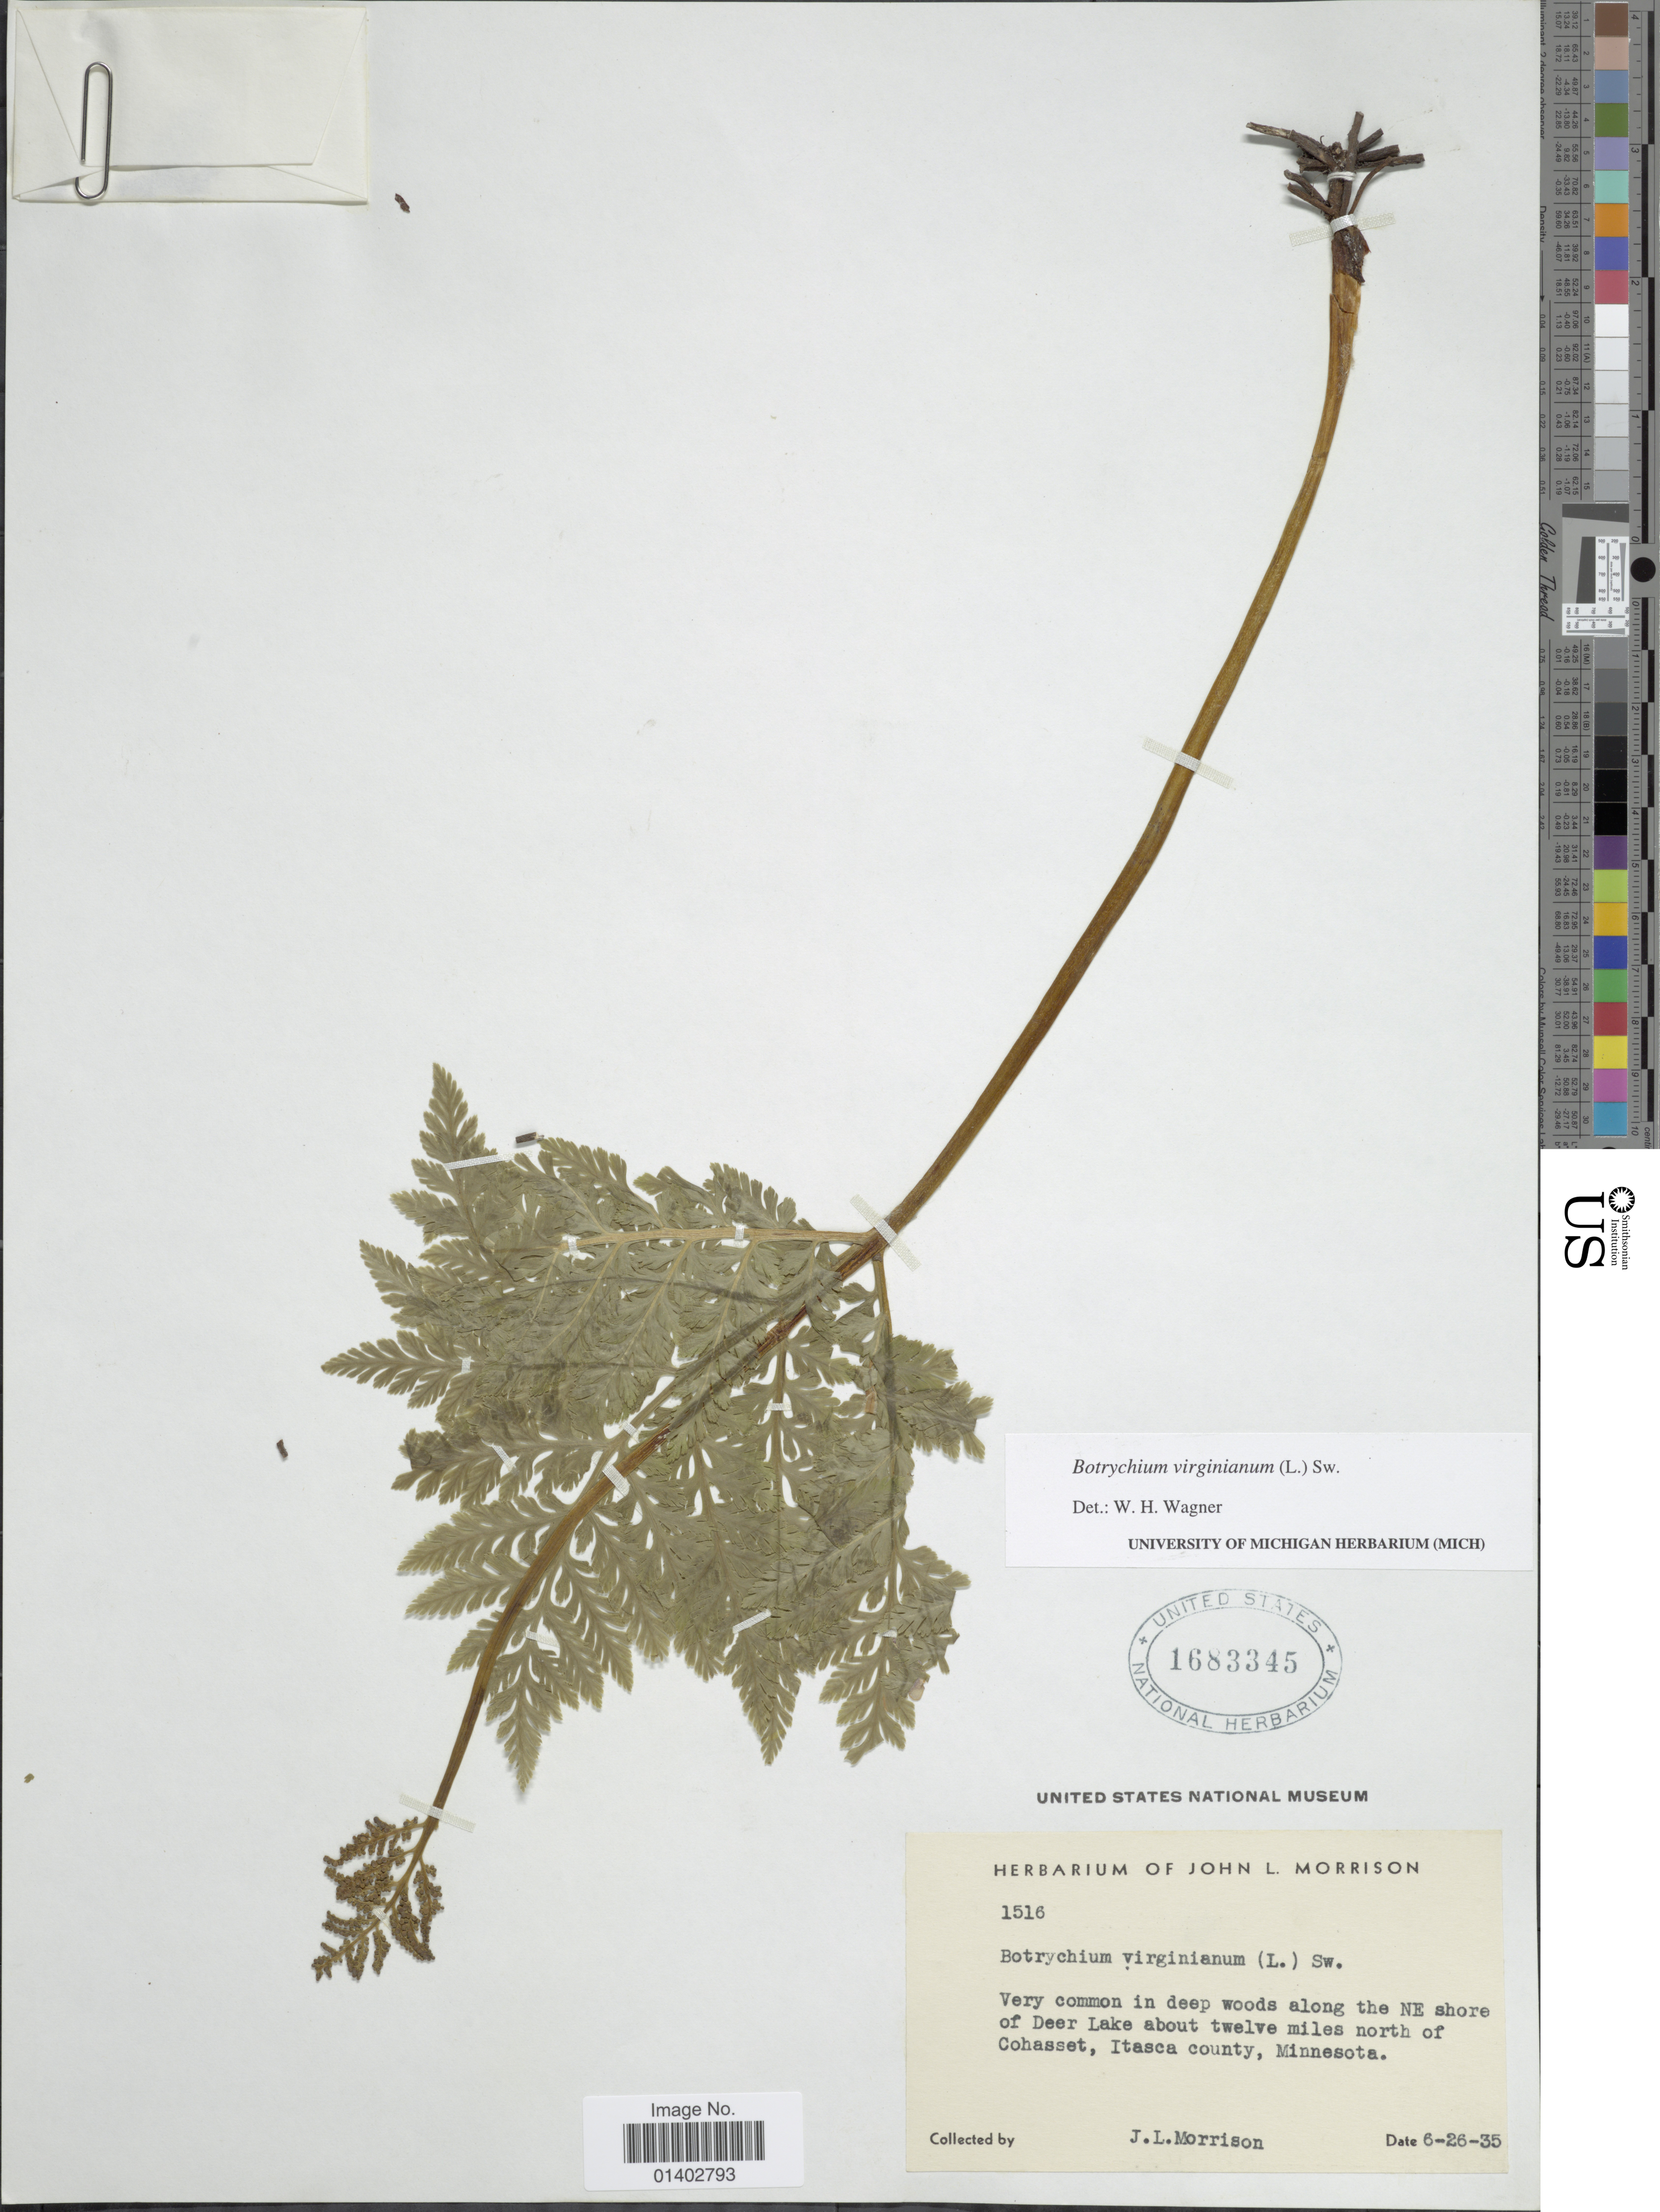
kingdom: Plantae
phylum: Tracheophyta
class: Polypodiopsida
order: Ophioglossales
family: Ophioglossaceae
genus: Botrychium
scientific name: Botrychium virginianum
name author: (L.) Sw.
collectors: J. L. Morrison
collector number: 1516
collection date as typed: Transcribed d/m/y: 26/6/35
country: United States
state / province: Minnesota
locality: Very common in deep woods along the NE shore of Deer Lake about twelve miles north of Cohasset, Itasca county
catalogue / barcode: US 1683345